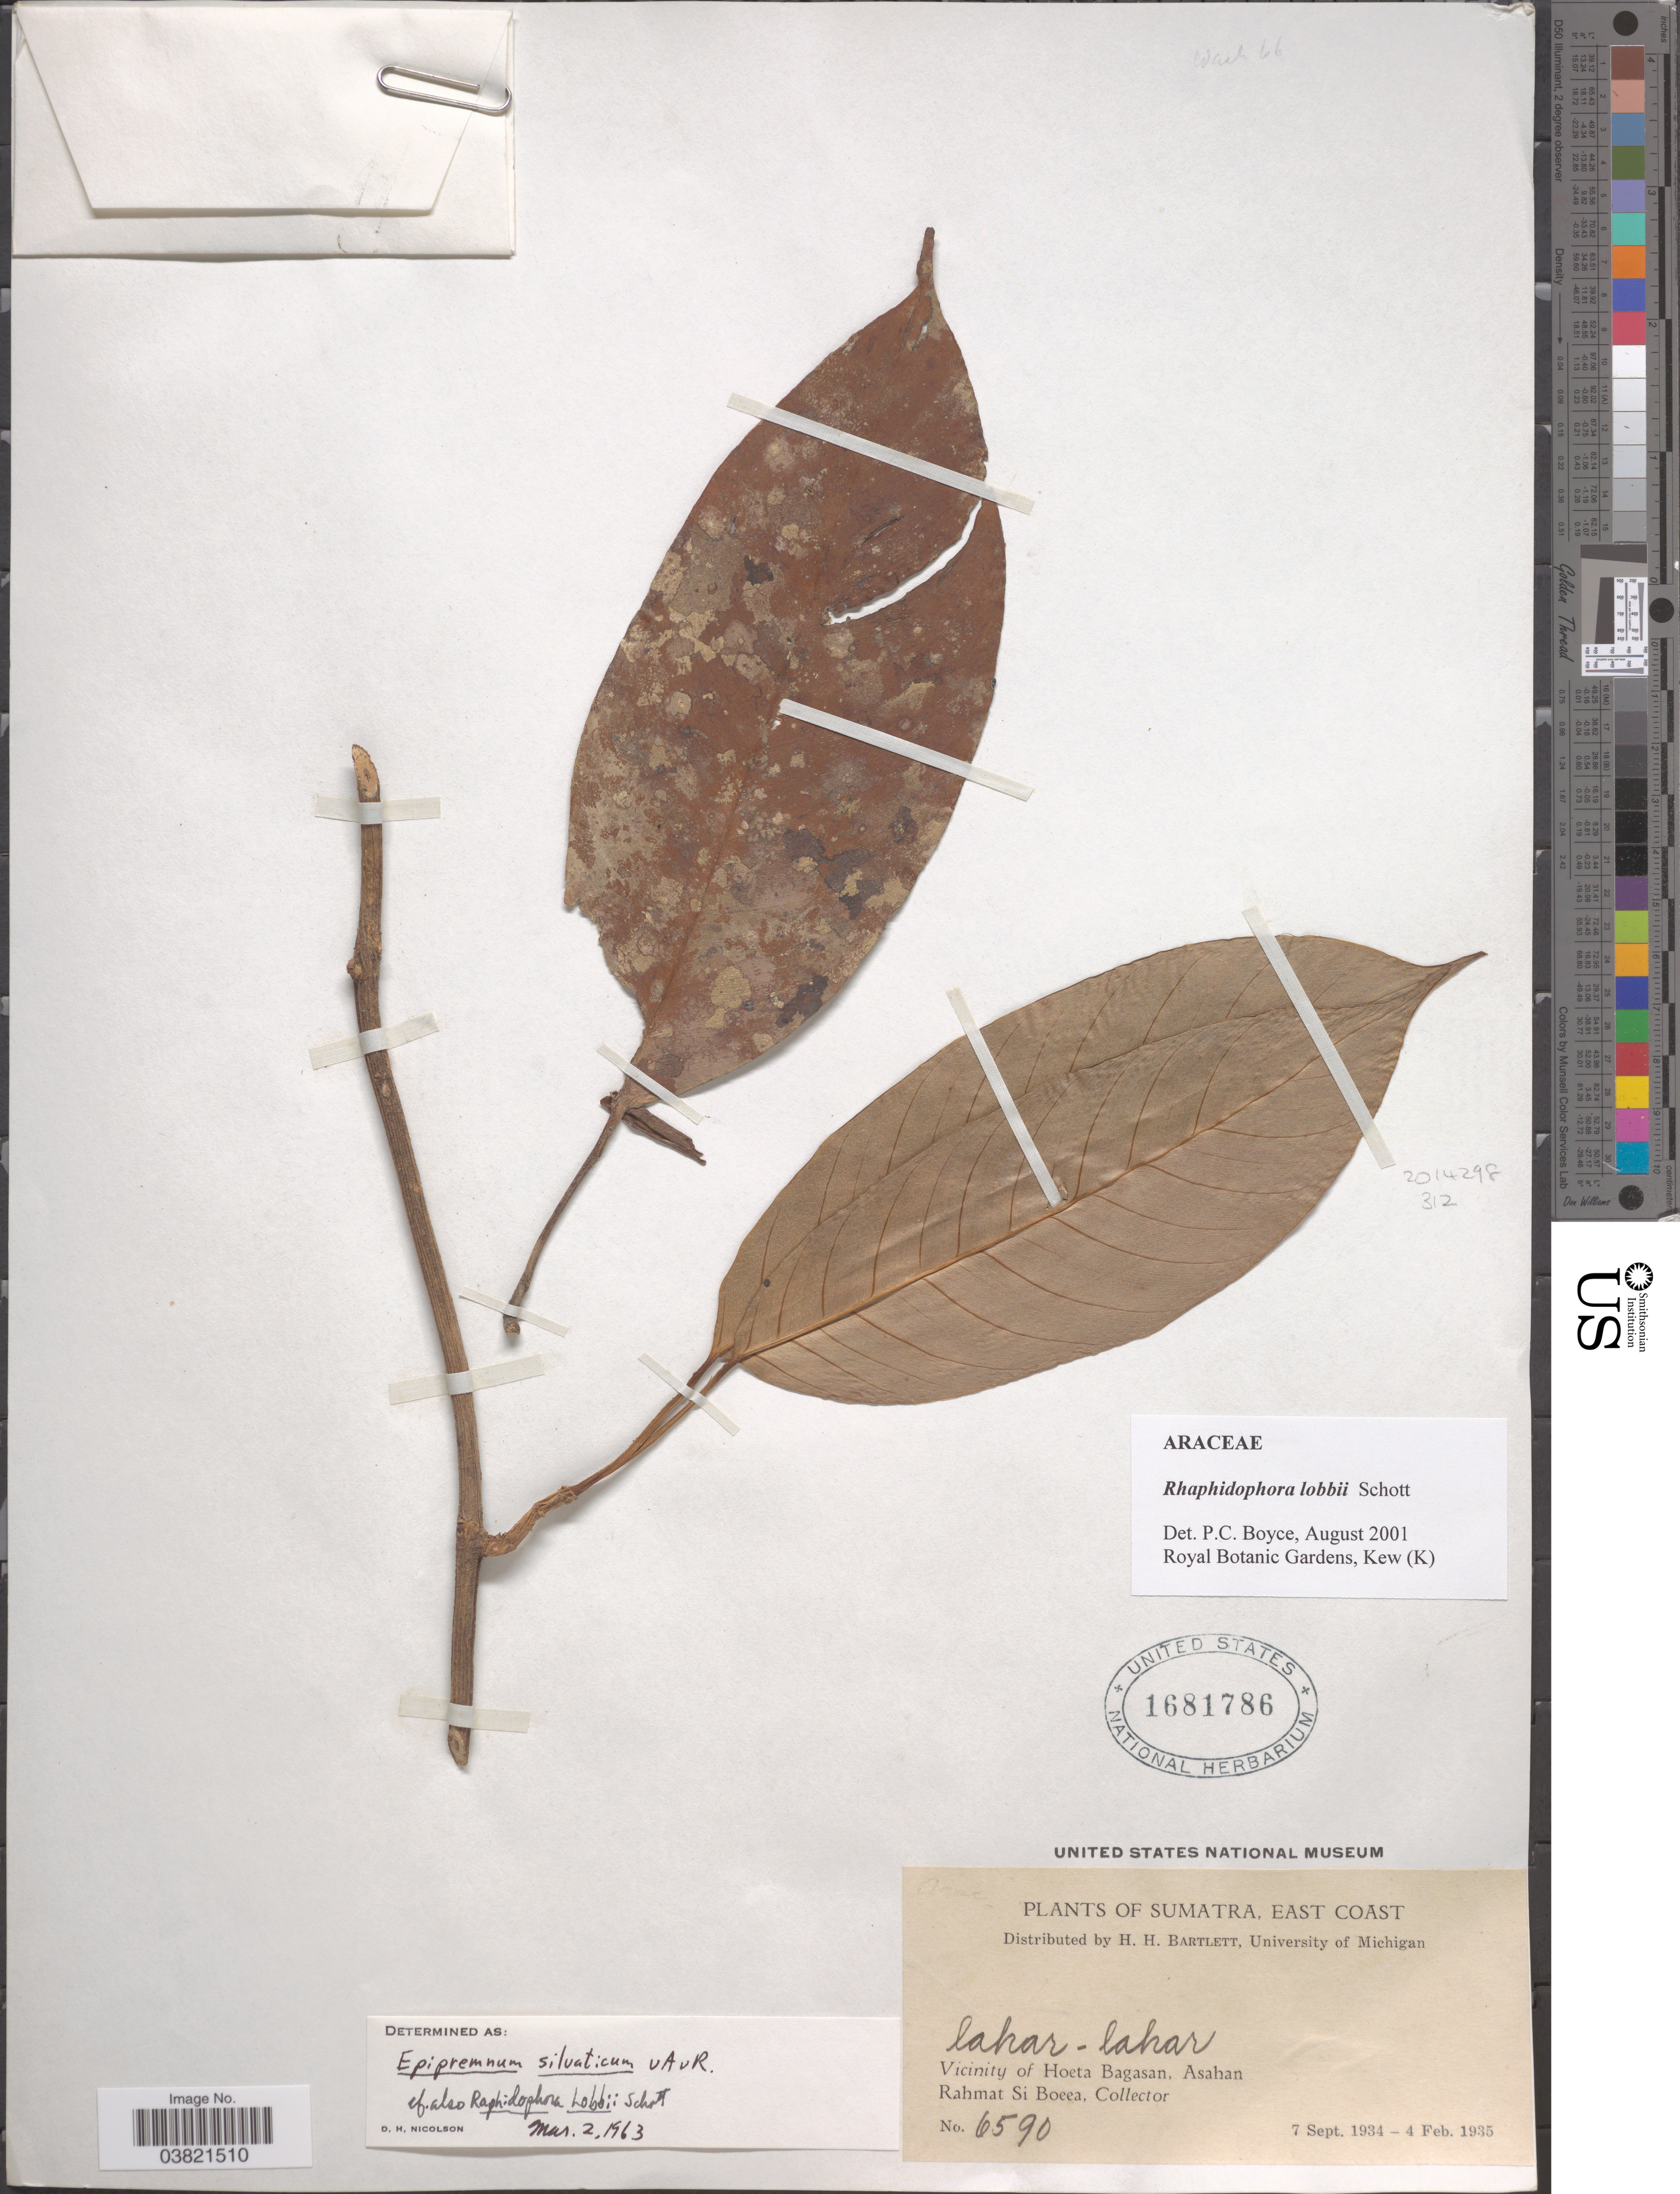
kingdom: Plantae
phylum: Tracheophyta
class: Liliopsida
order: Alismatales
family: Araceae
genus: Rhaphidophora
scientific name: Rhaphidophora lobbii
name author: Schott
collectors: Rahmat Si Boeea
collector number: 6590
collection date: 1934-09-07/1935-02-04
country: Indonesia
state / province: Sumatra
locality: East Coast. Vicinity of Hoeta Bagasan, Asahan.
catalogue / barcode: US 1681786